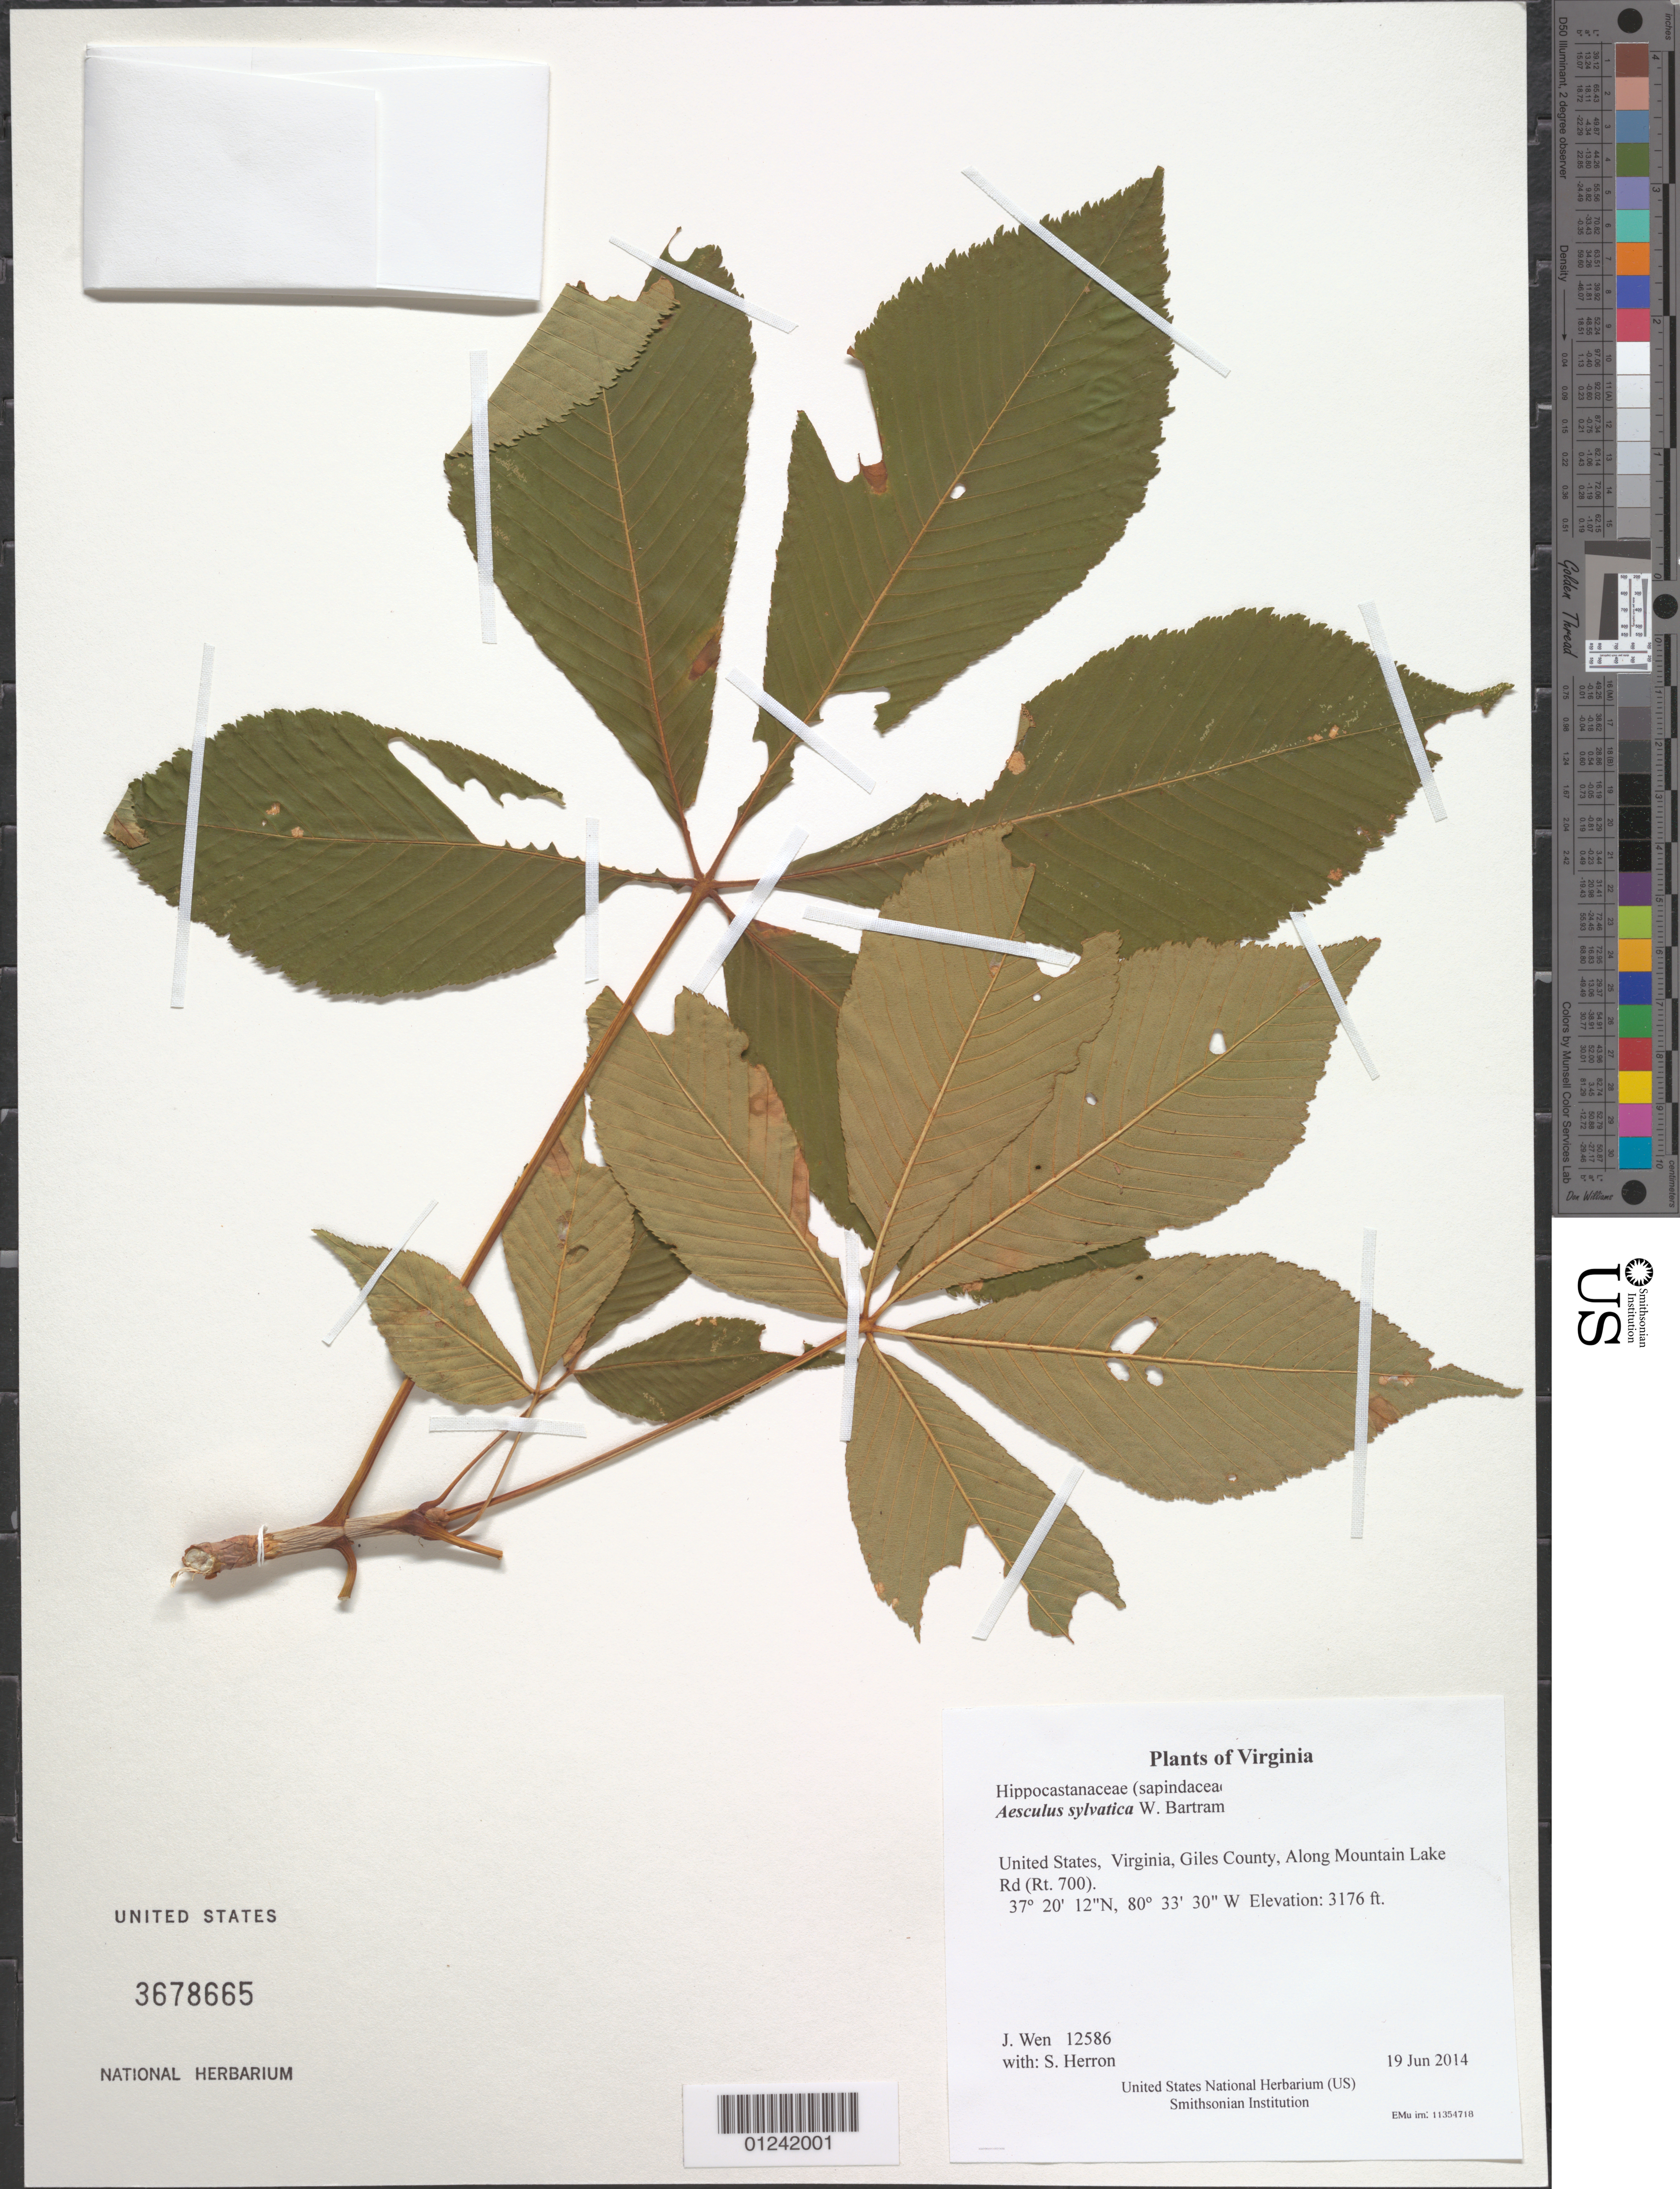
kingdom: Plantae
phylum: Tracheophyta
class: Magnoliopsida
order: Sapindales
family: Sapindaceae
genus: Aesculus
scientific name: Aesculus sylvatica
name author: W. Bartram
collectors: J. Wen & S. Herron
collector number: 12586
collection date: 2014-06-19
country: United States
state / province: Virginia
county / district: Giles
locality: Along Mountain Lake Rd (Rt. 700).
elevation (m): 968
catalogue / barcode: US 3678665